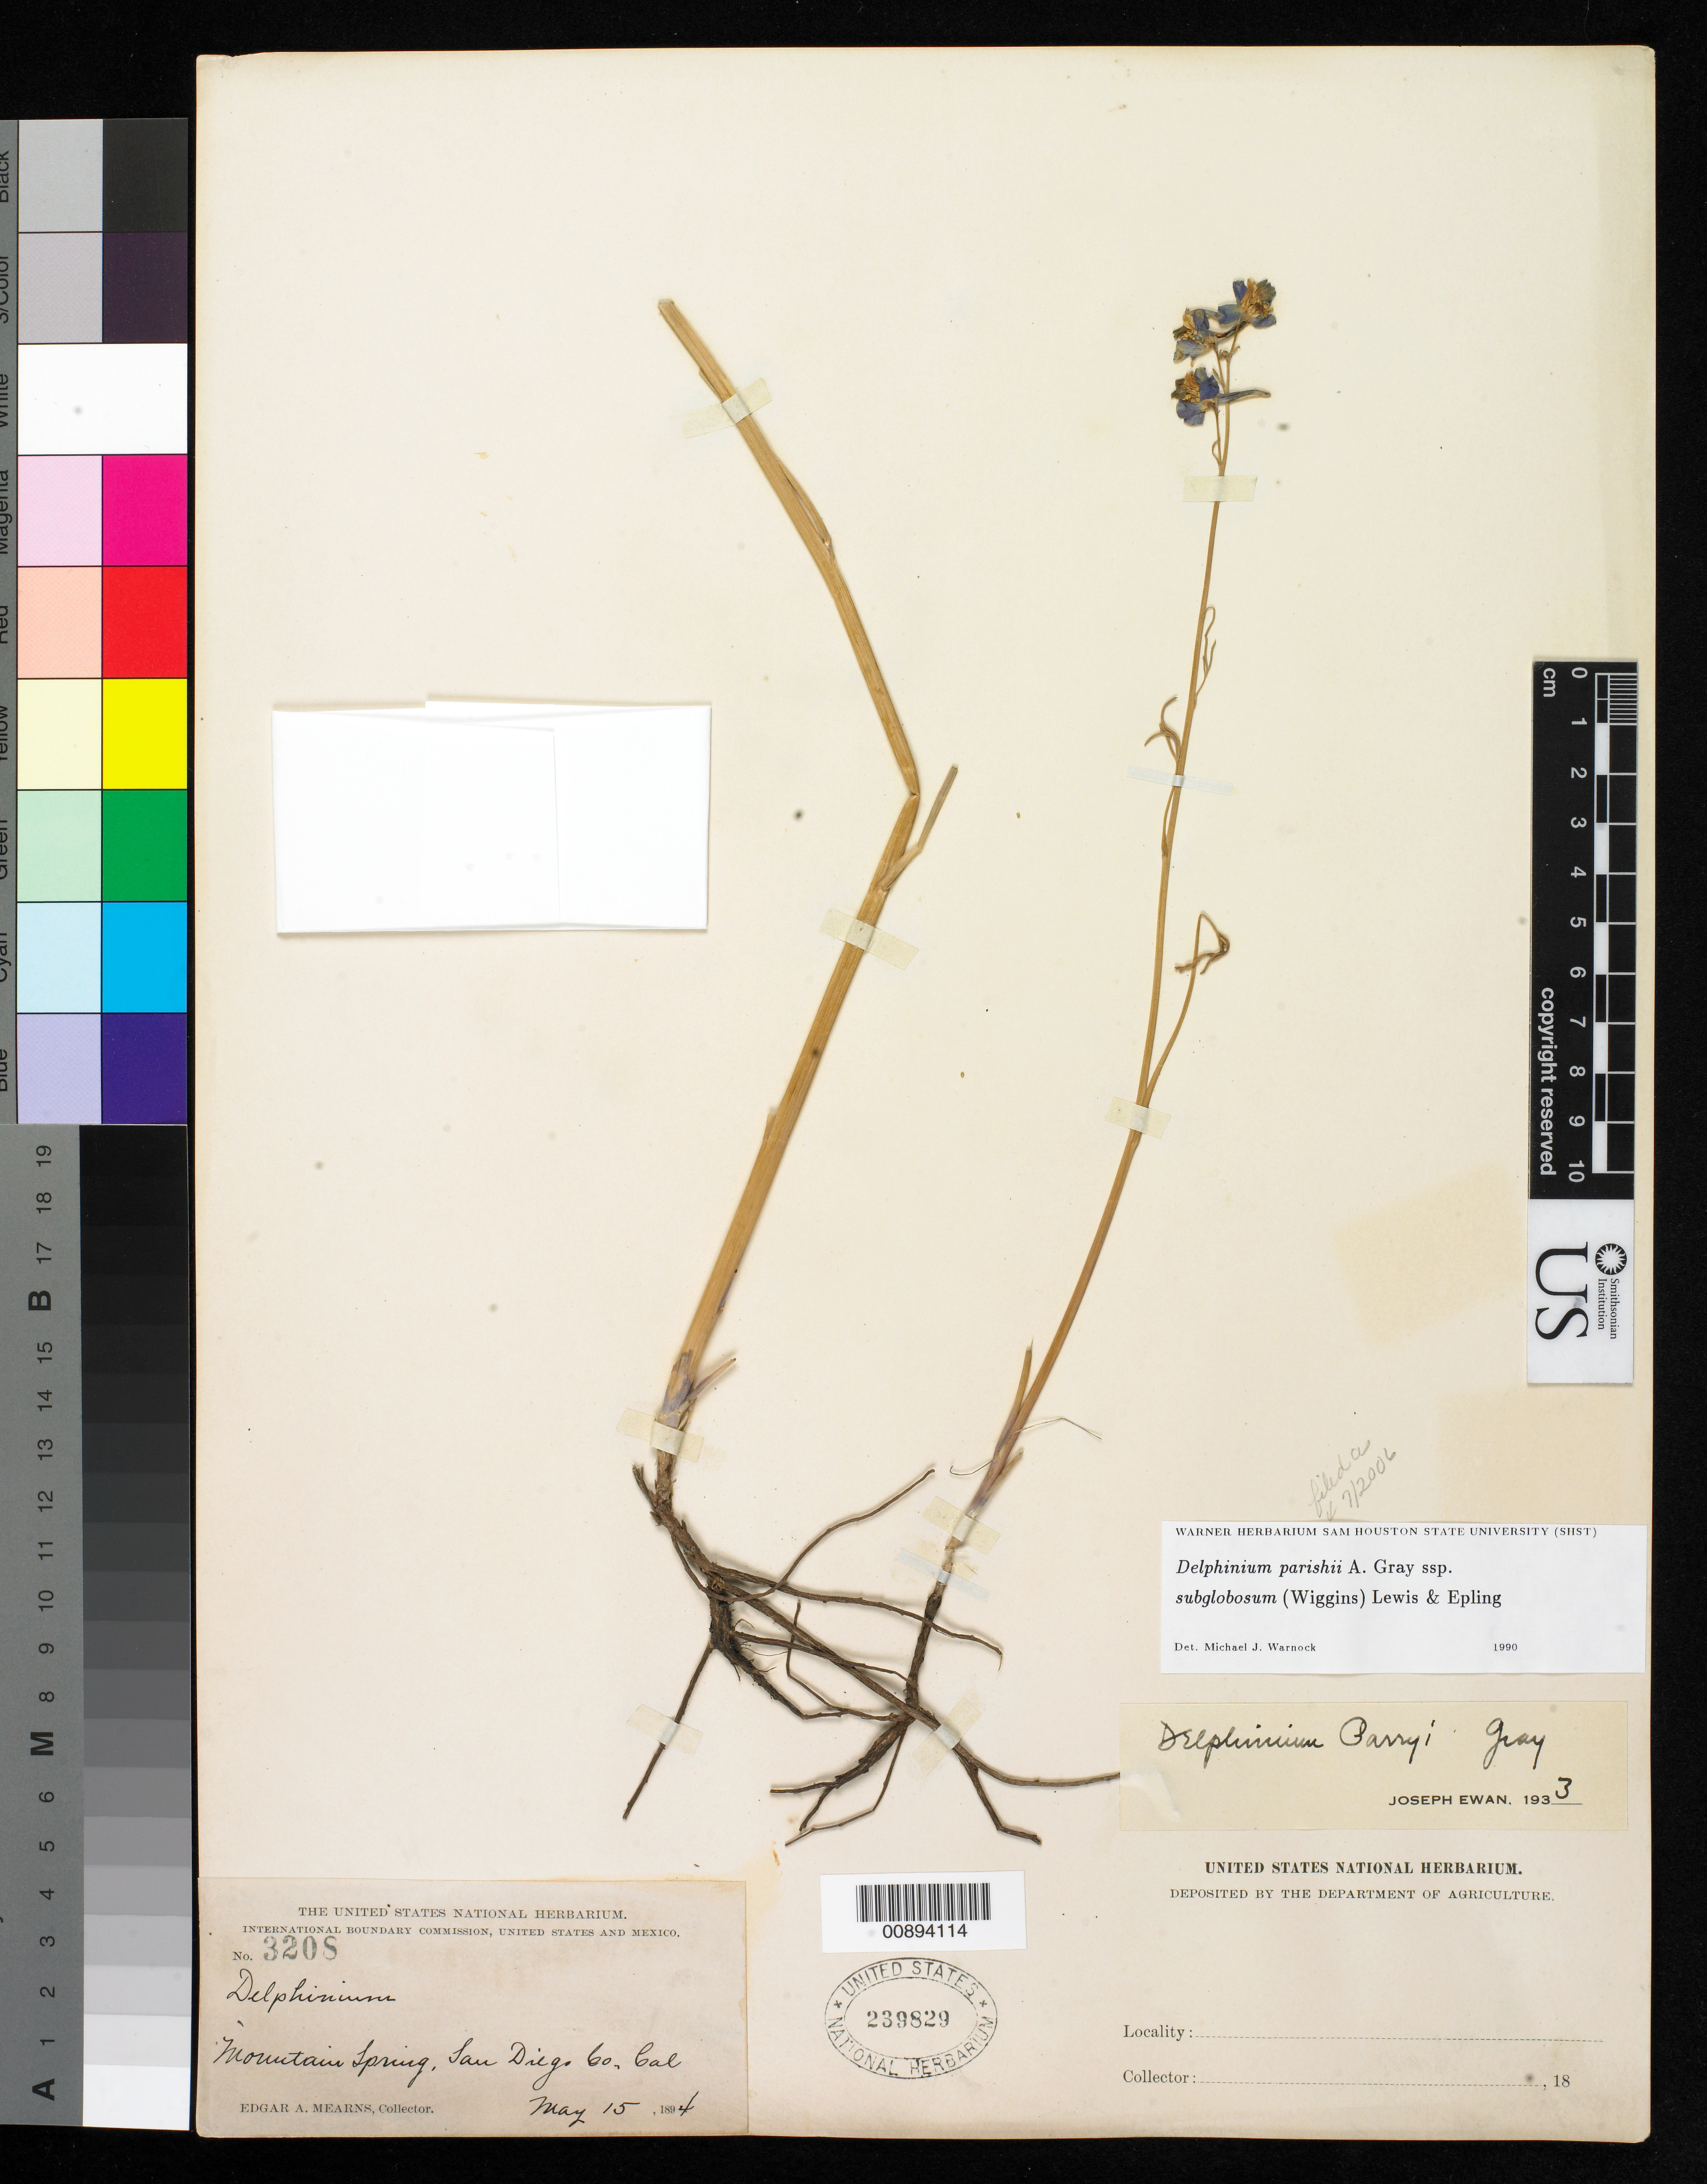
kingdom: Plantae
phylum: Tracheophyta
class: Magnoliopsida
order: Ranunculales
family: Ranunculaceae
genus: Delphinium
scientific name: Delphinium parishii subsp. subglobosum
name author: (Wiggins) F. H. Lewis & Epling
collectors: E. A. Mearns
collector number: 3208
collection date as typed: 15 May 1894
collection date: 1894-05-15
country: United States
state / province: California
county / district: San Diego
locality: Mountain Spring, San Diego County, California.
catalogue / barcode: US 239829